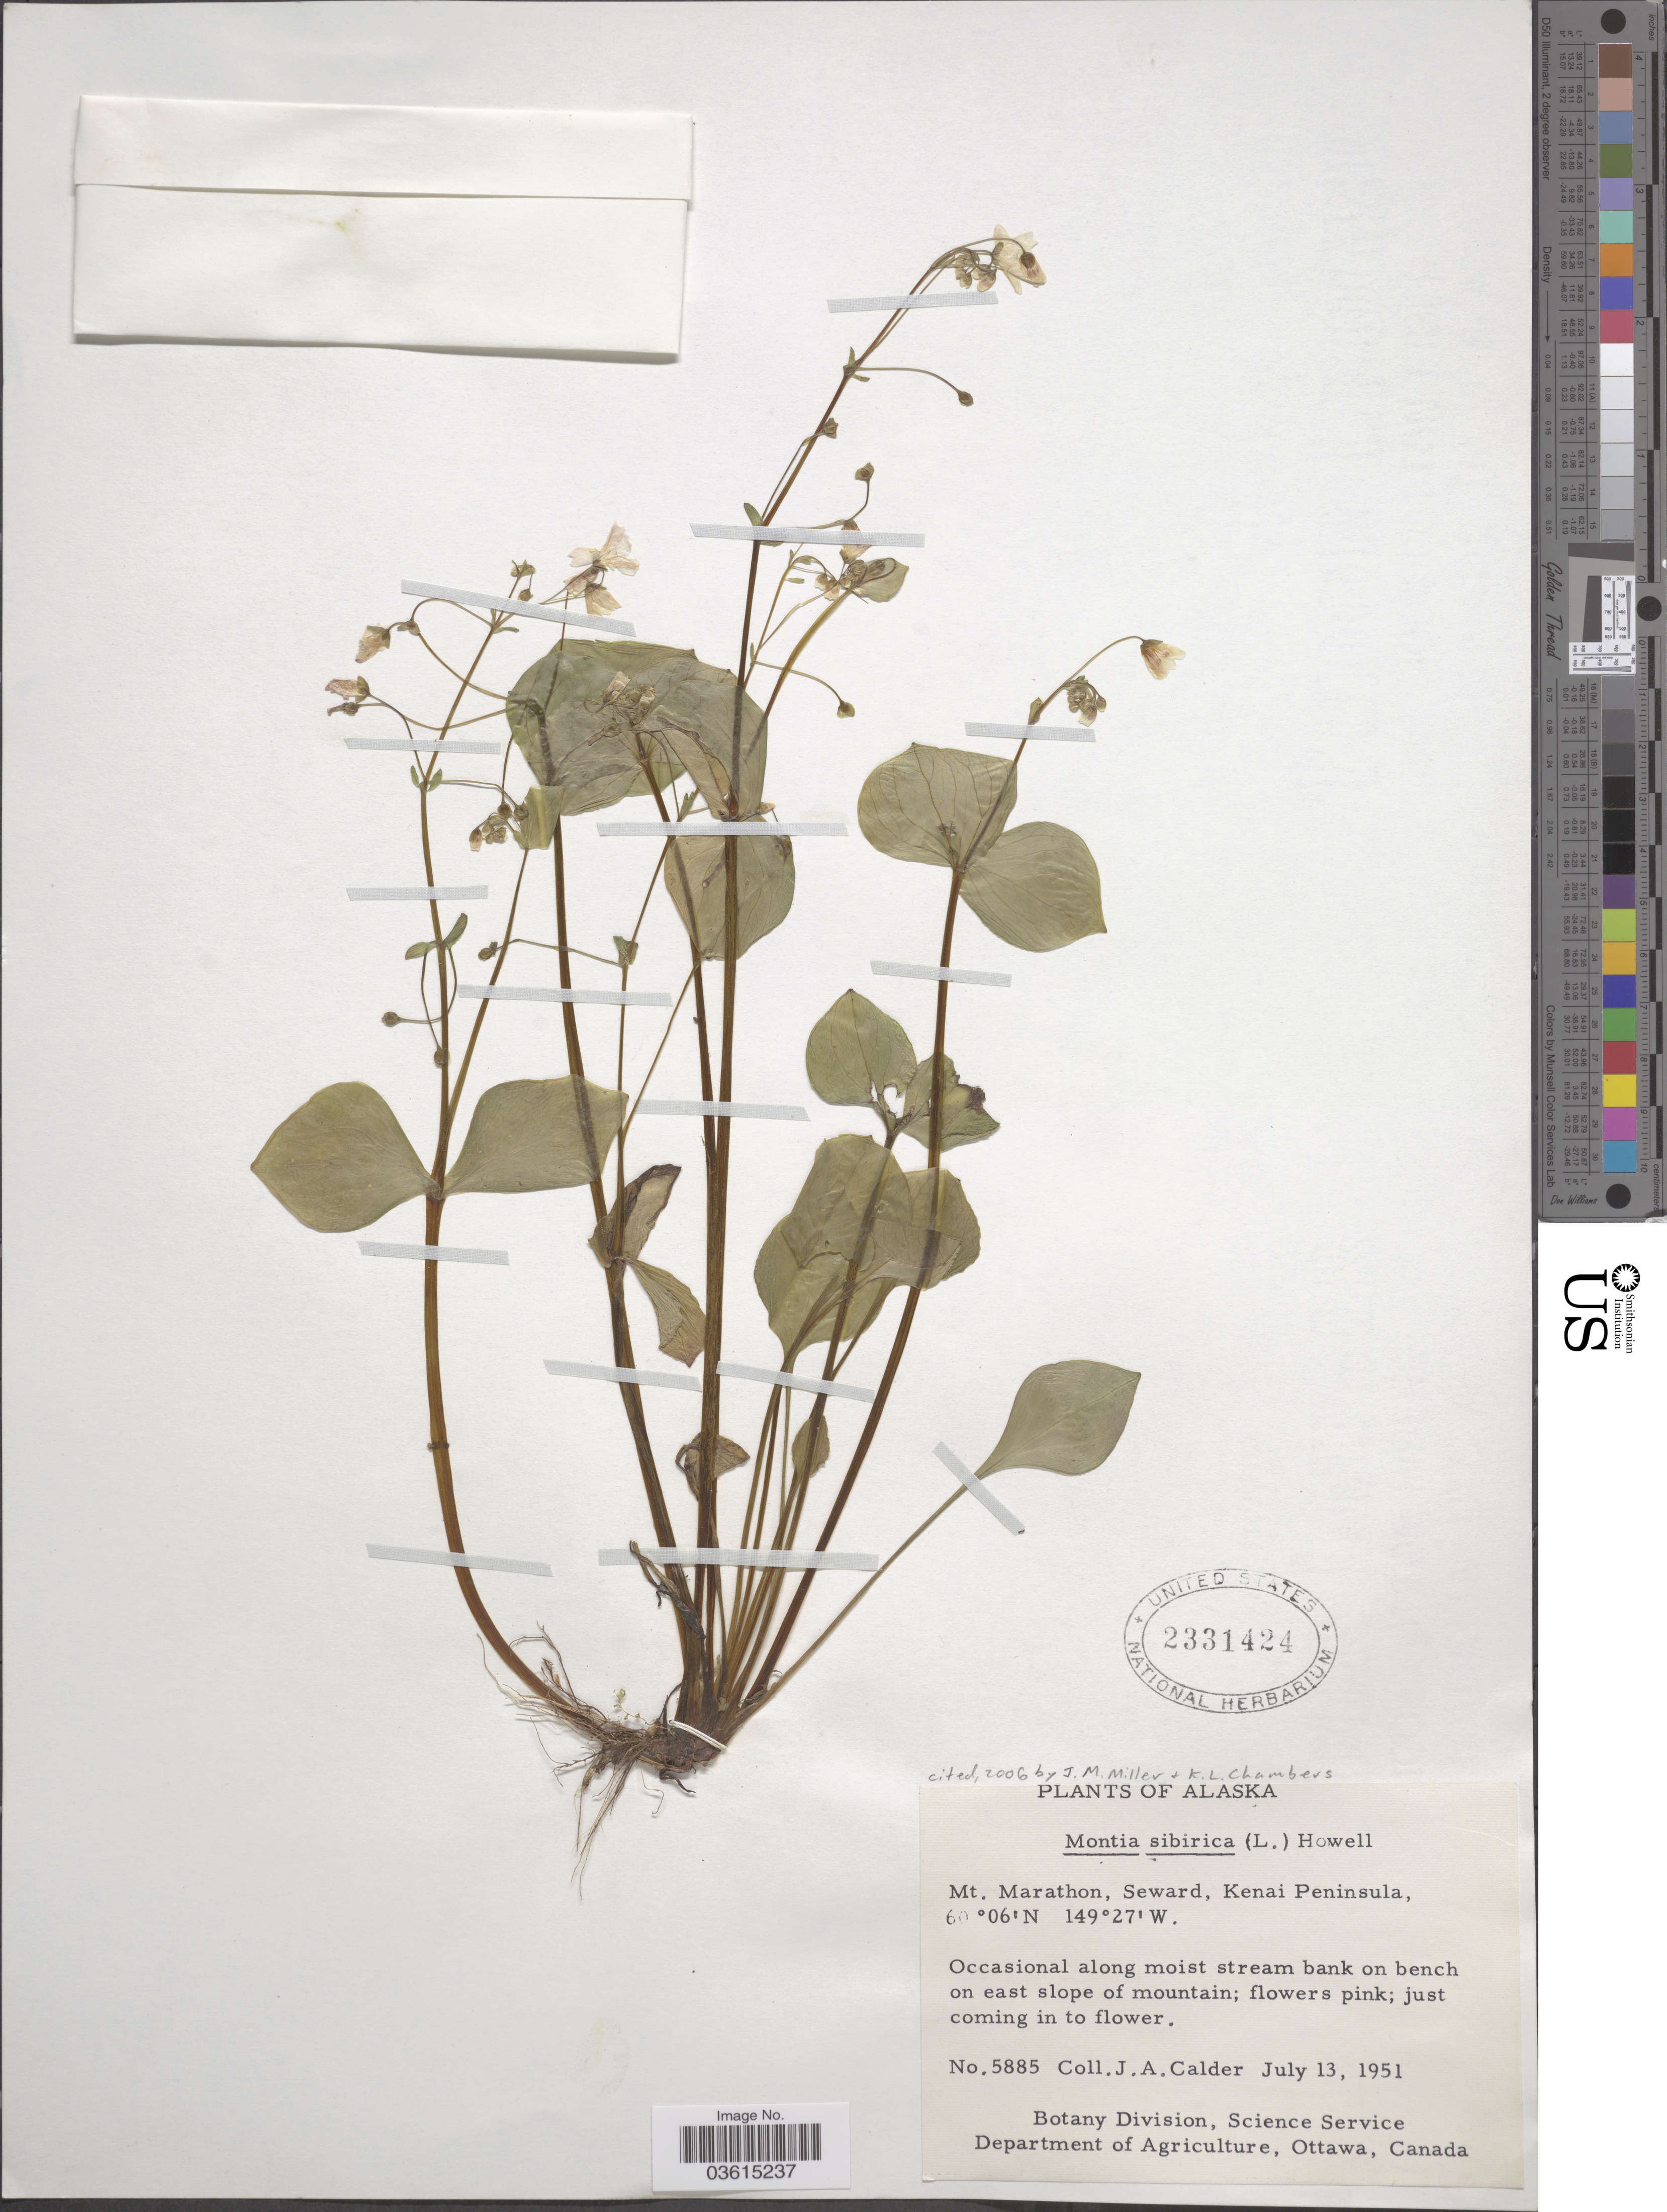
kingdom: Plantae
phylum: Tracheophyta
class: Magnoliopsida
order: Caryophyllales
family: Montiaceae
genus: Claytonia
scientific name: Claytonia sibirica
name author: L.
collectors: J. A. Calder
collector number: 5885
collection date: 1951-07-13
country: United States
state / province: Alaska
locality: Mt. Marathon, Seward, Kenai Peninsula.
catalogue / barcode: US 2331424